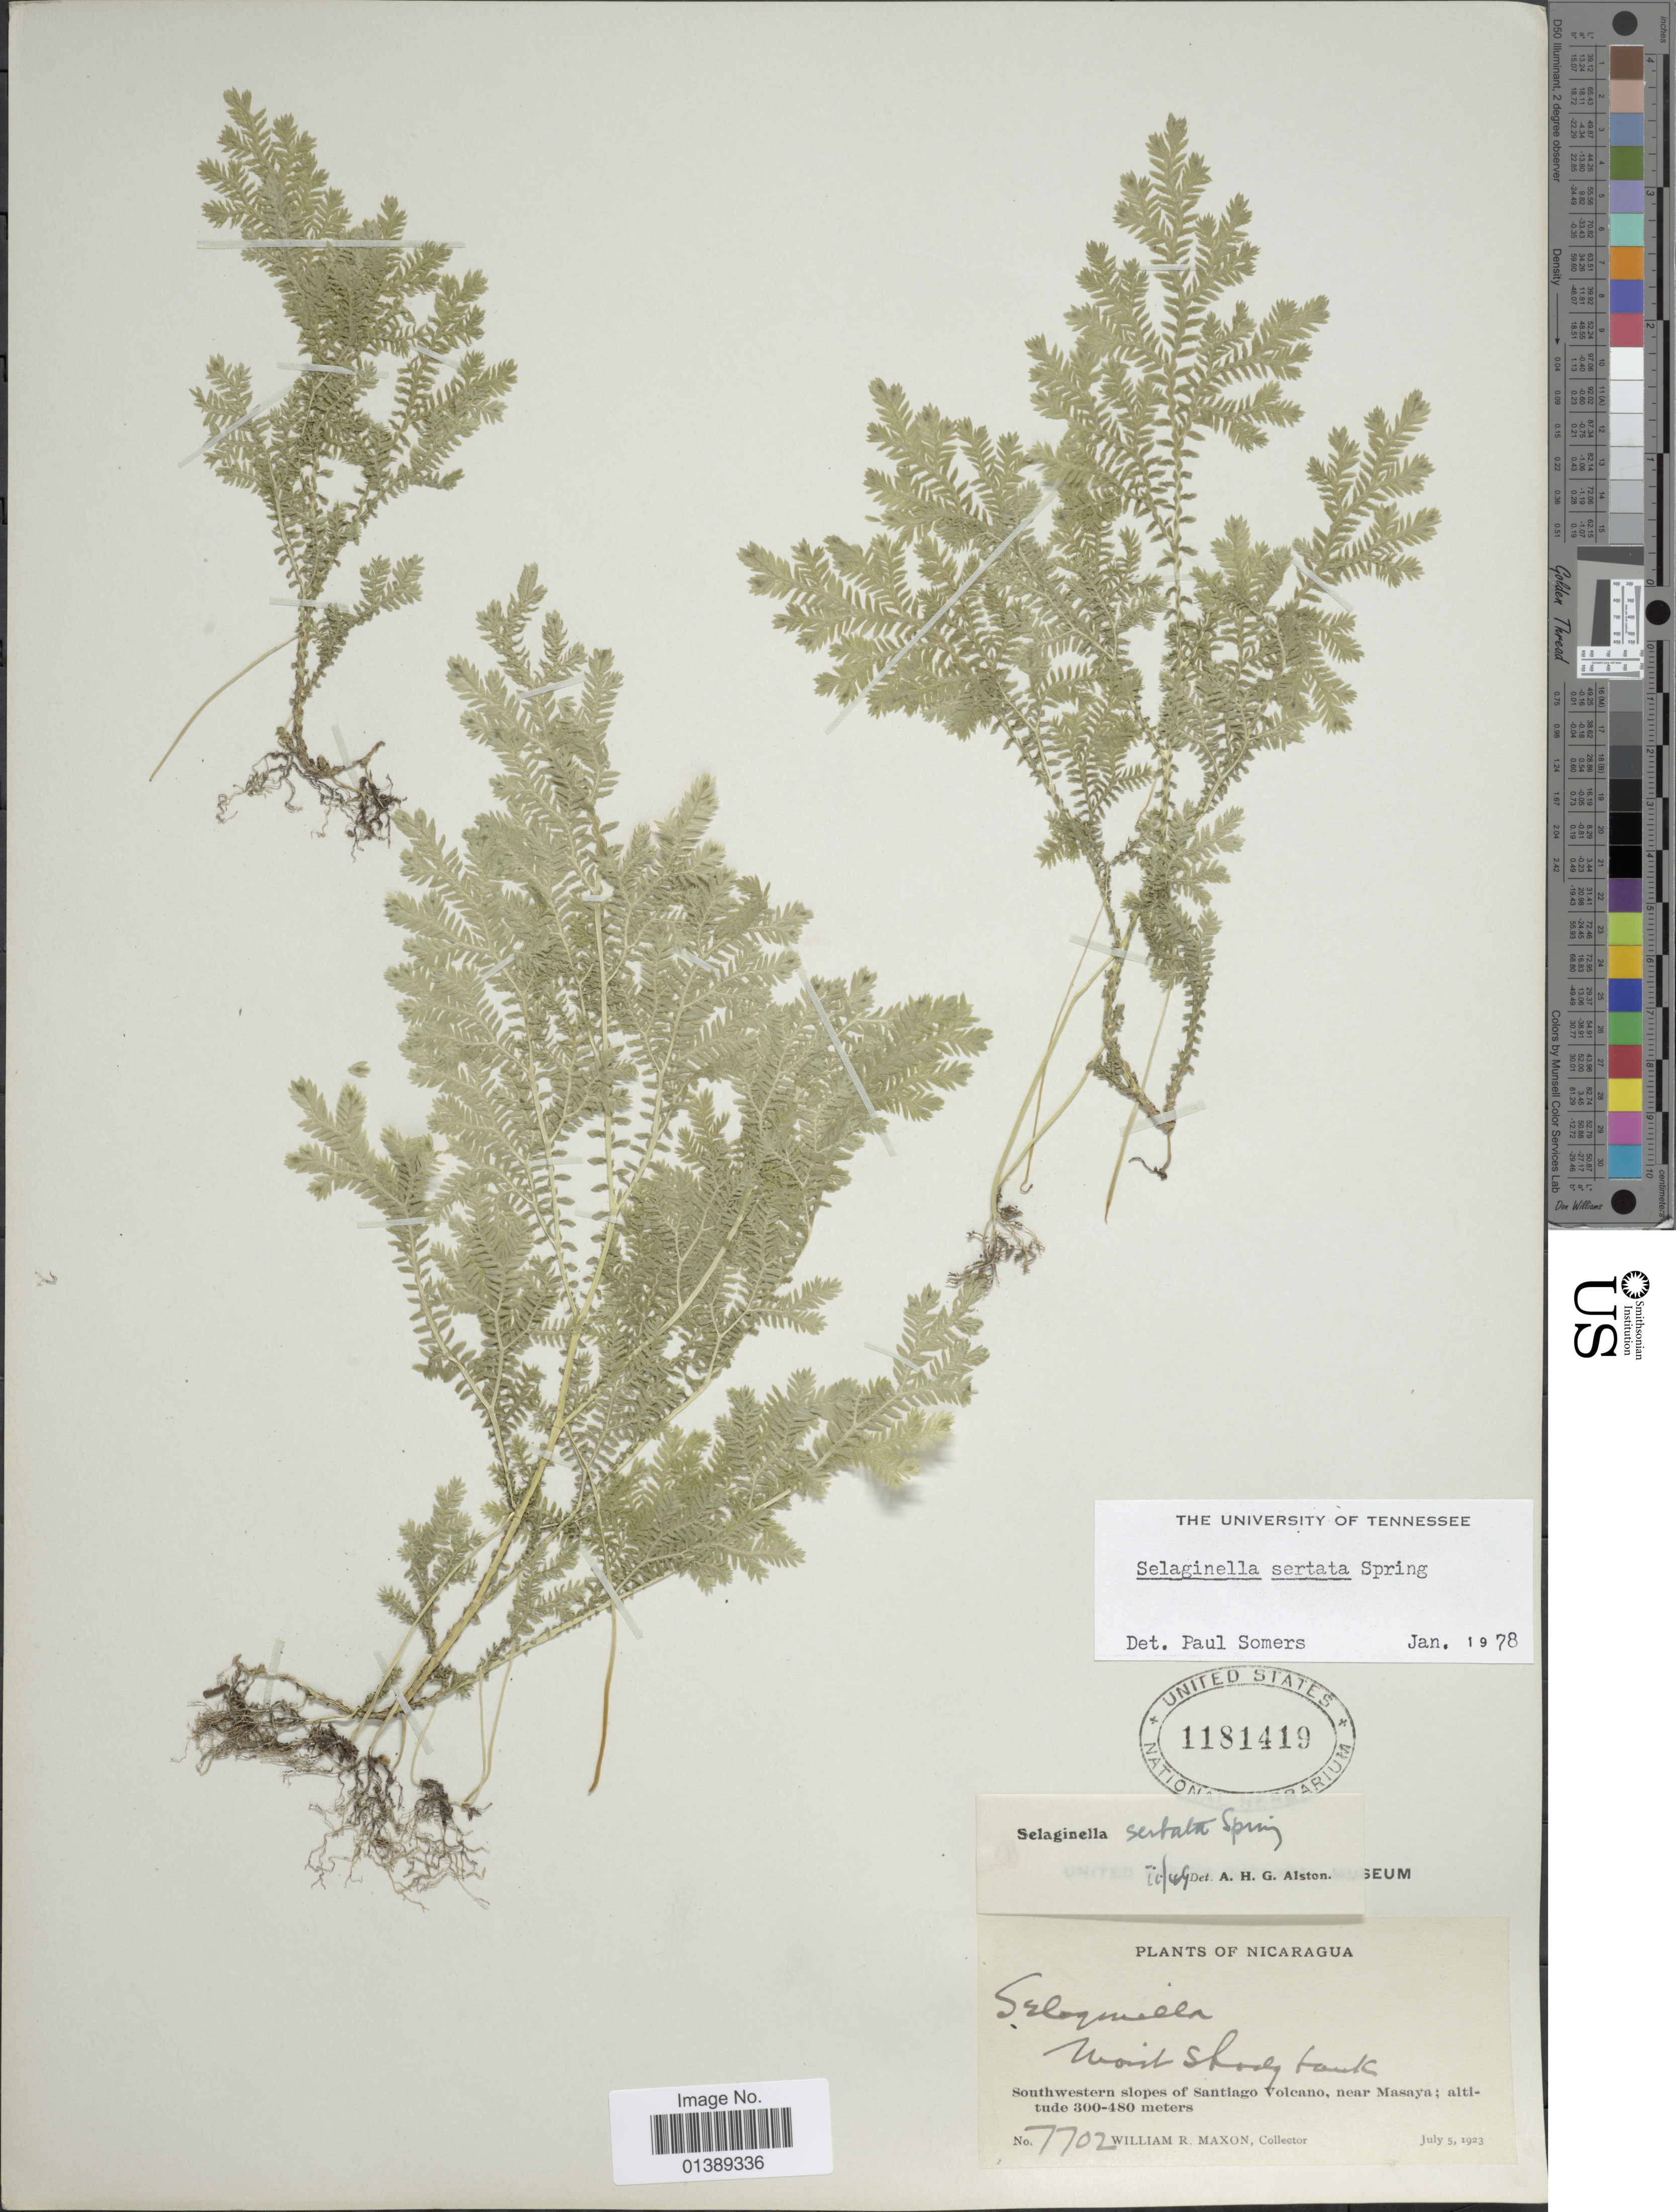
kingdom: Plantae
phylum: Tracheophyta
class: Lycopodiopsida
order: Selaginellales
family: Selaginellaceae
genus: Selaginella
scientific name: Selaginella sertata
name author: Spring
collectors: W. R. Maxon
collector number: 7702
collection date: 1923-07-05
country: Nicaragua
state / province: Masaya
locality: Southwestern slopes of Santiago Volcan, near Masaya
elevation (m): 300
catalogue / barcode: US 1181419